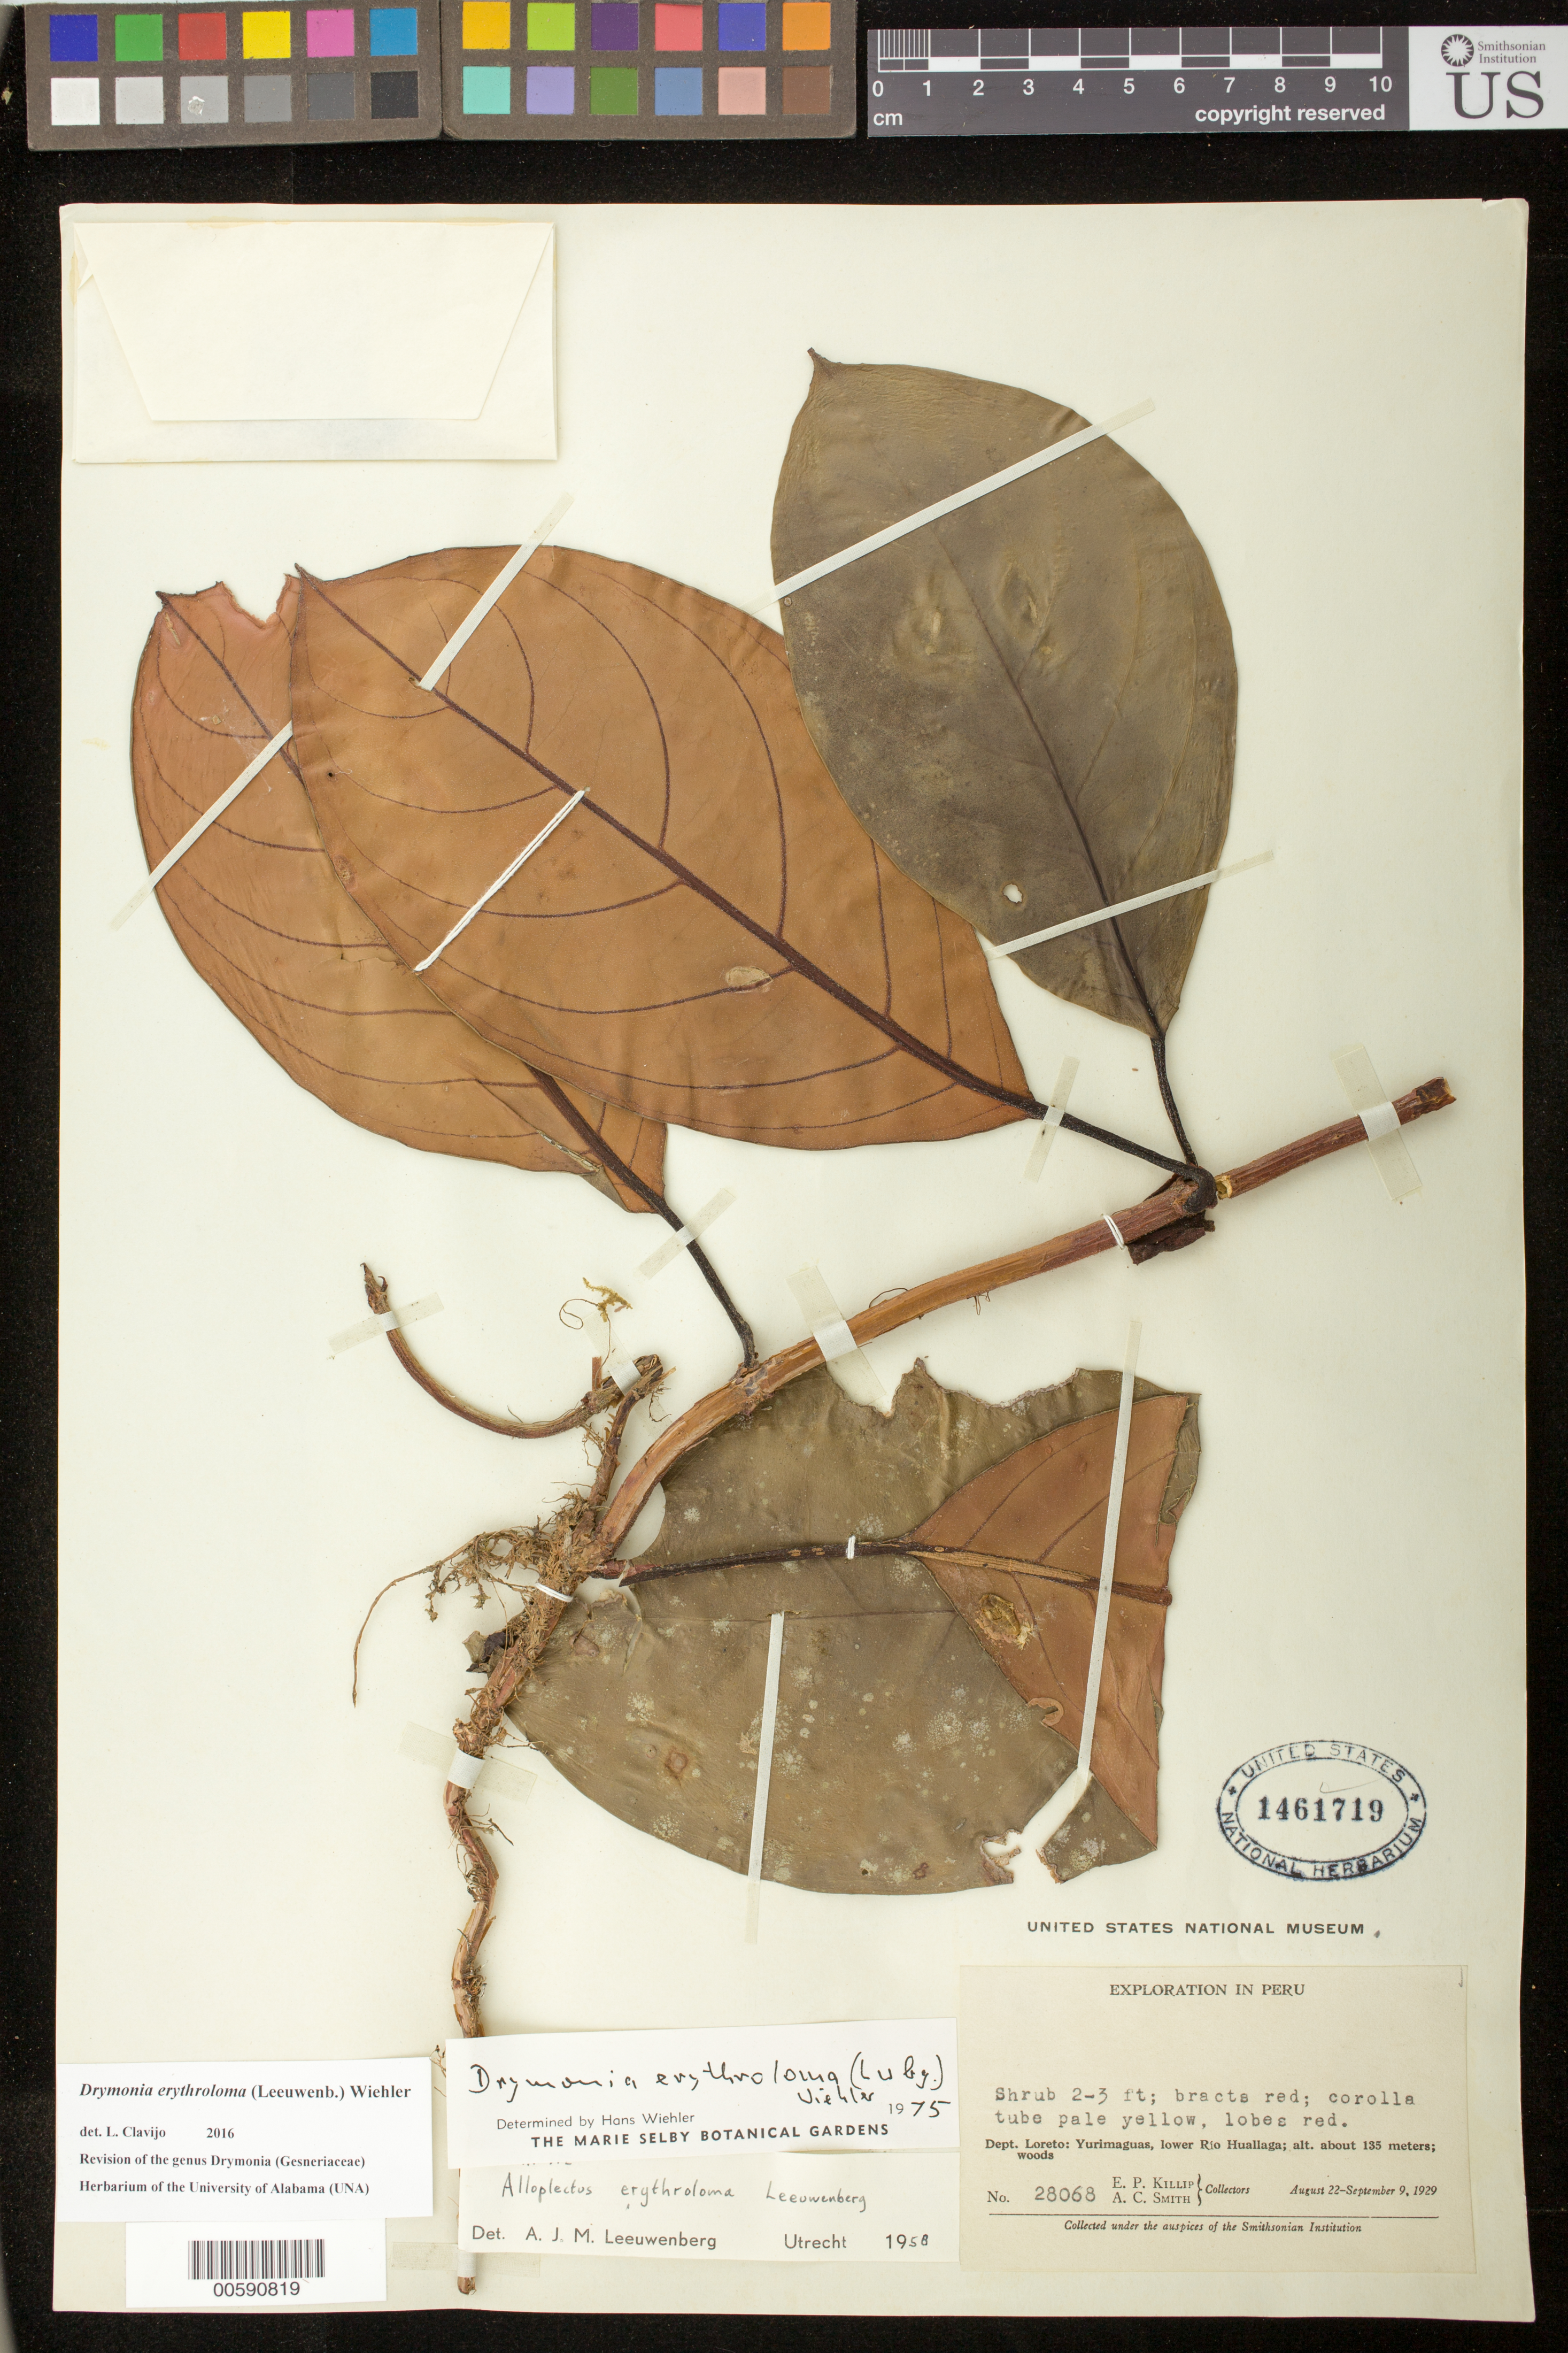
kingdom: Plantae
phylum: Tracheophyta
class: Magnoliopsida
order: Lamiales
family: Gesneriaceae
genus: Drymonia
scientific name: Drymonia erythroloma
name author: (Leeuwenb.) Wiehler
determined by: Skog, Laurence E.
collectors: E. P. Killip & A. C. Smith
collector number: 28068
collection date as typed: Aug-Sep 1929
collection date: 1929-08/1929-09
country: Peru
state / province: Loreto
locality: Yurimaguas, lower Rio Huallaga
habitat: Woods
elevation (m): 135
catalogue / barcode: US 1461719